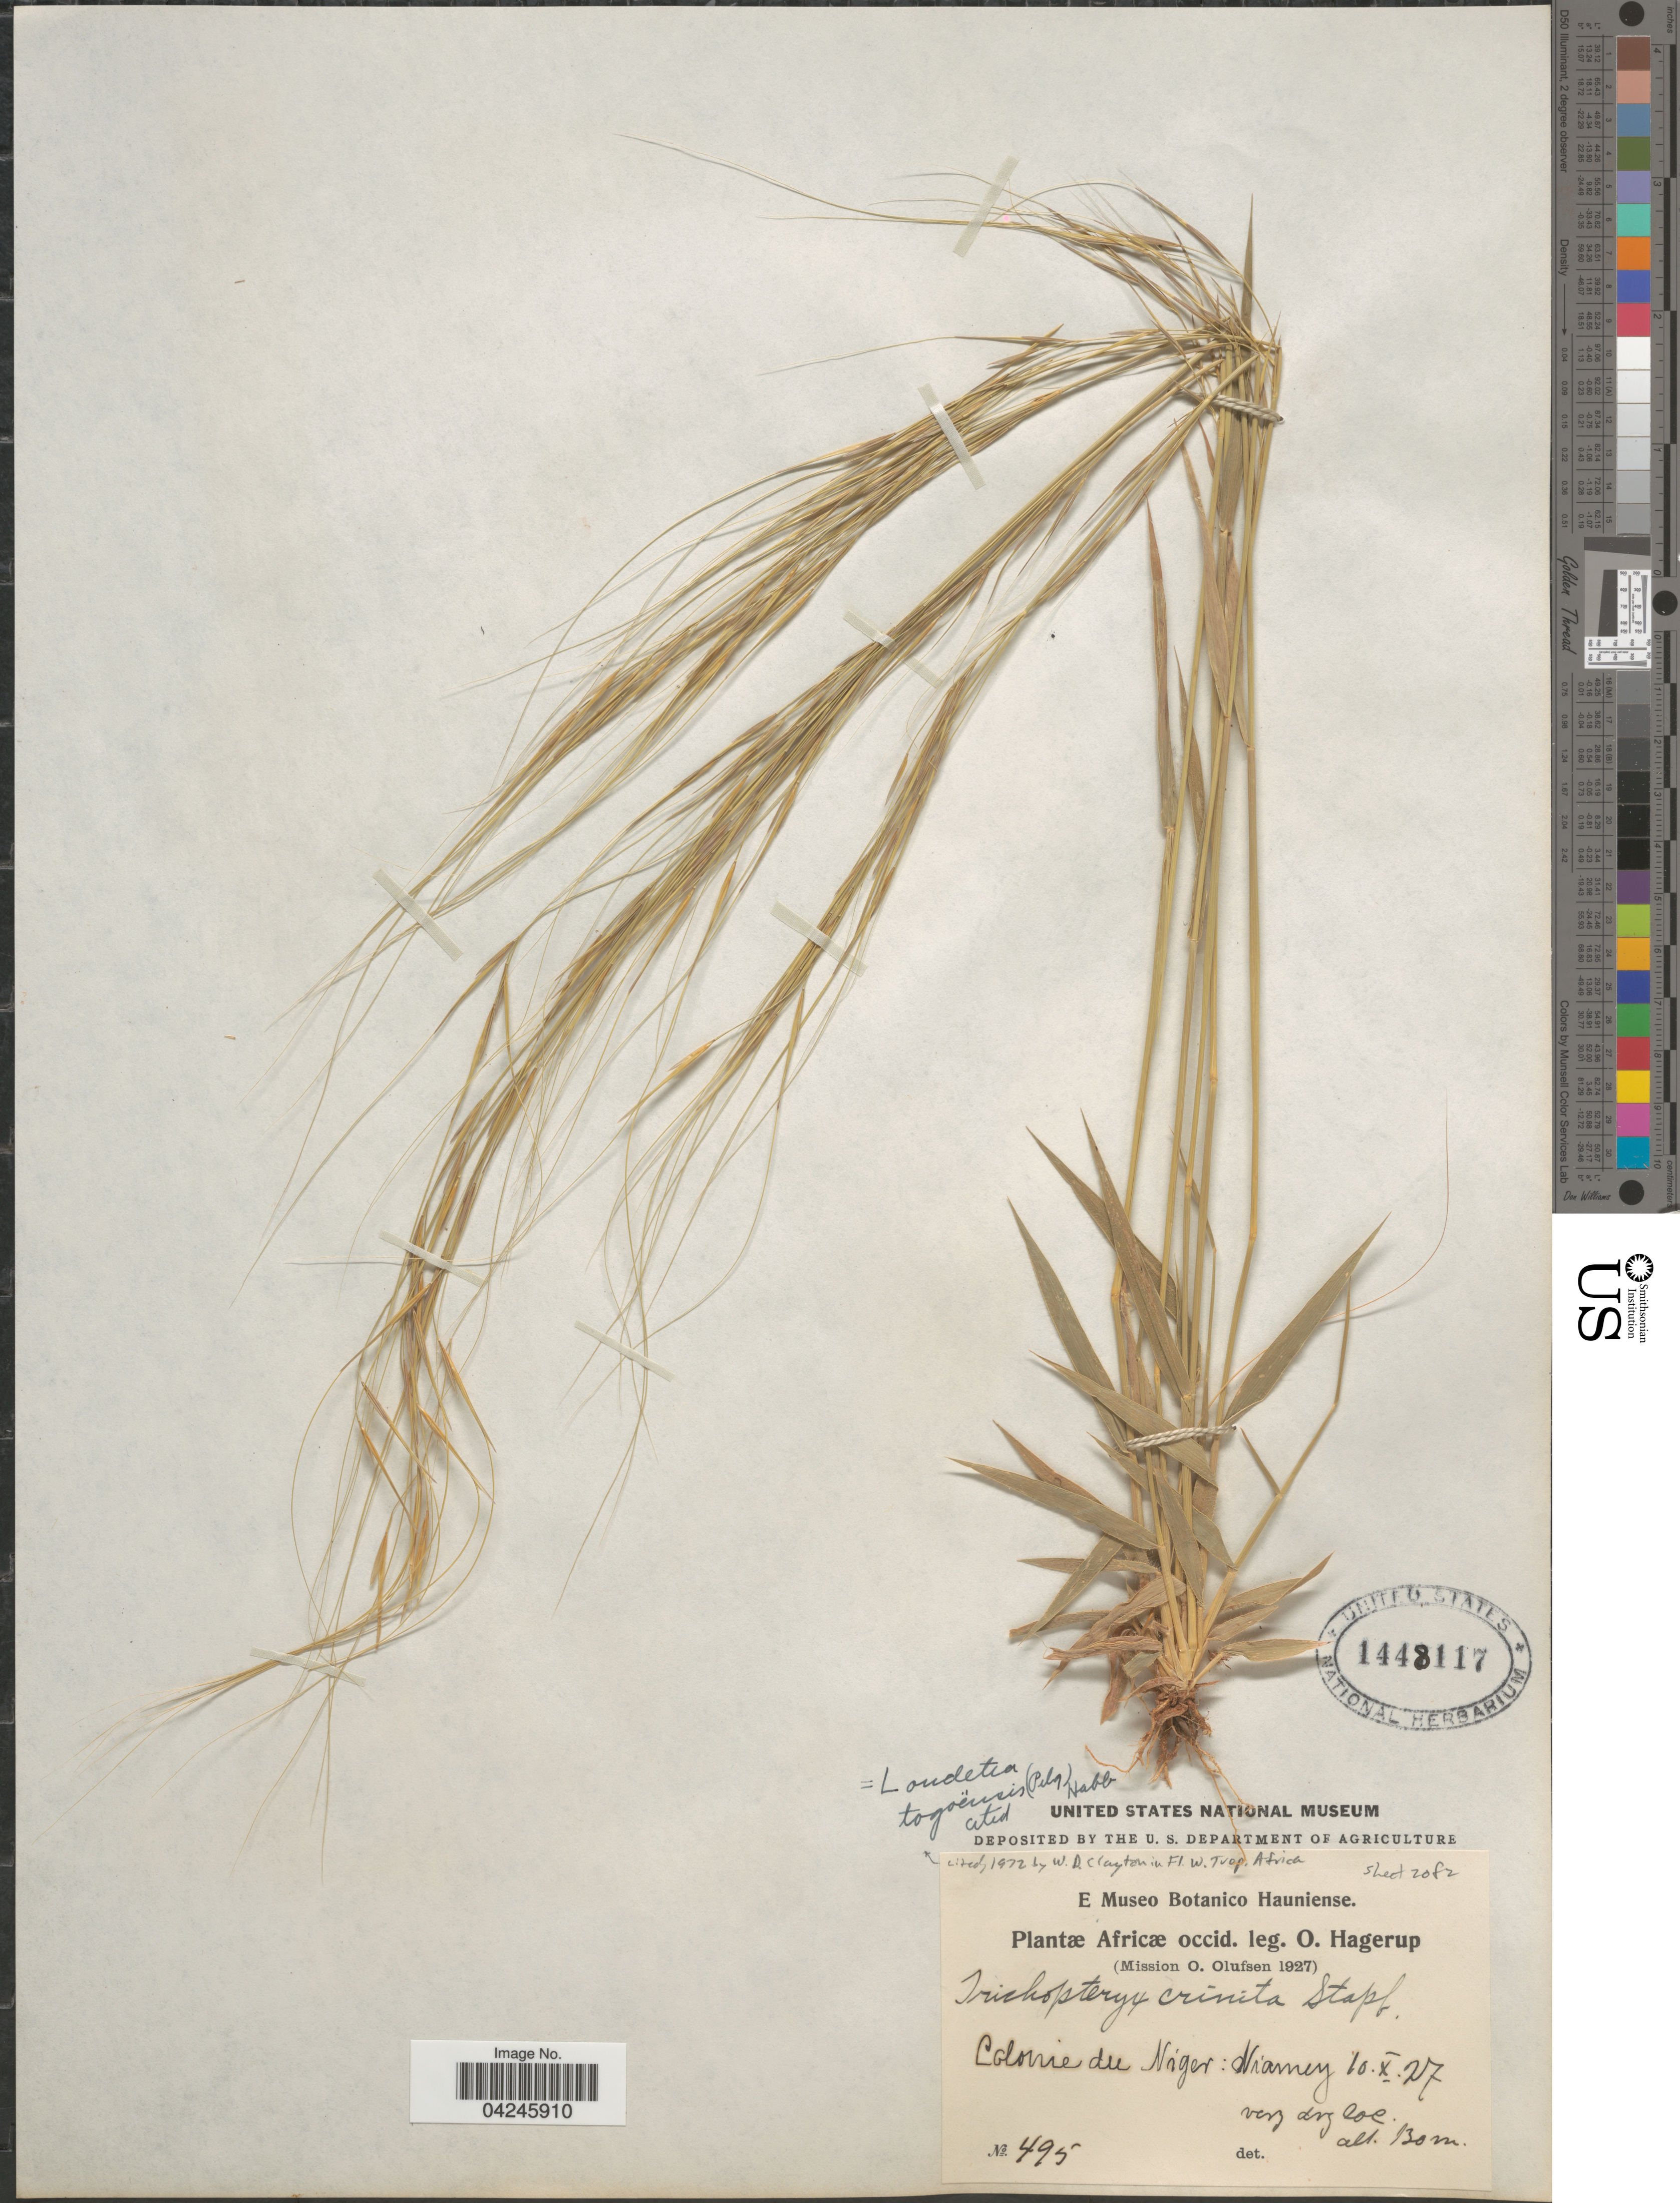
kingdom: Plantae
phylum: Tracheophyta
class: Liliopsida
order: Poales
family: Poaceae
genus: Loudetia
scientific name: Loudetia togoensis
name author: (Pilg.) C. E. Hubb.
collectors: O. Hagerup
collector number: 495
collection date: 1927-10-10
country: Nigeria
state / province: Niger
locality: Africæ occid. (Mission O. Olufsen 1927). Colonie du Niger: Niamey.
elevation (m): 130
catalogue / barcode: US 1448117